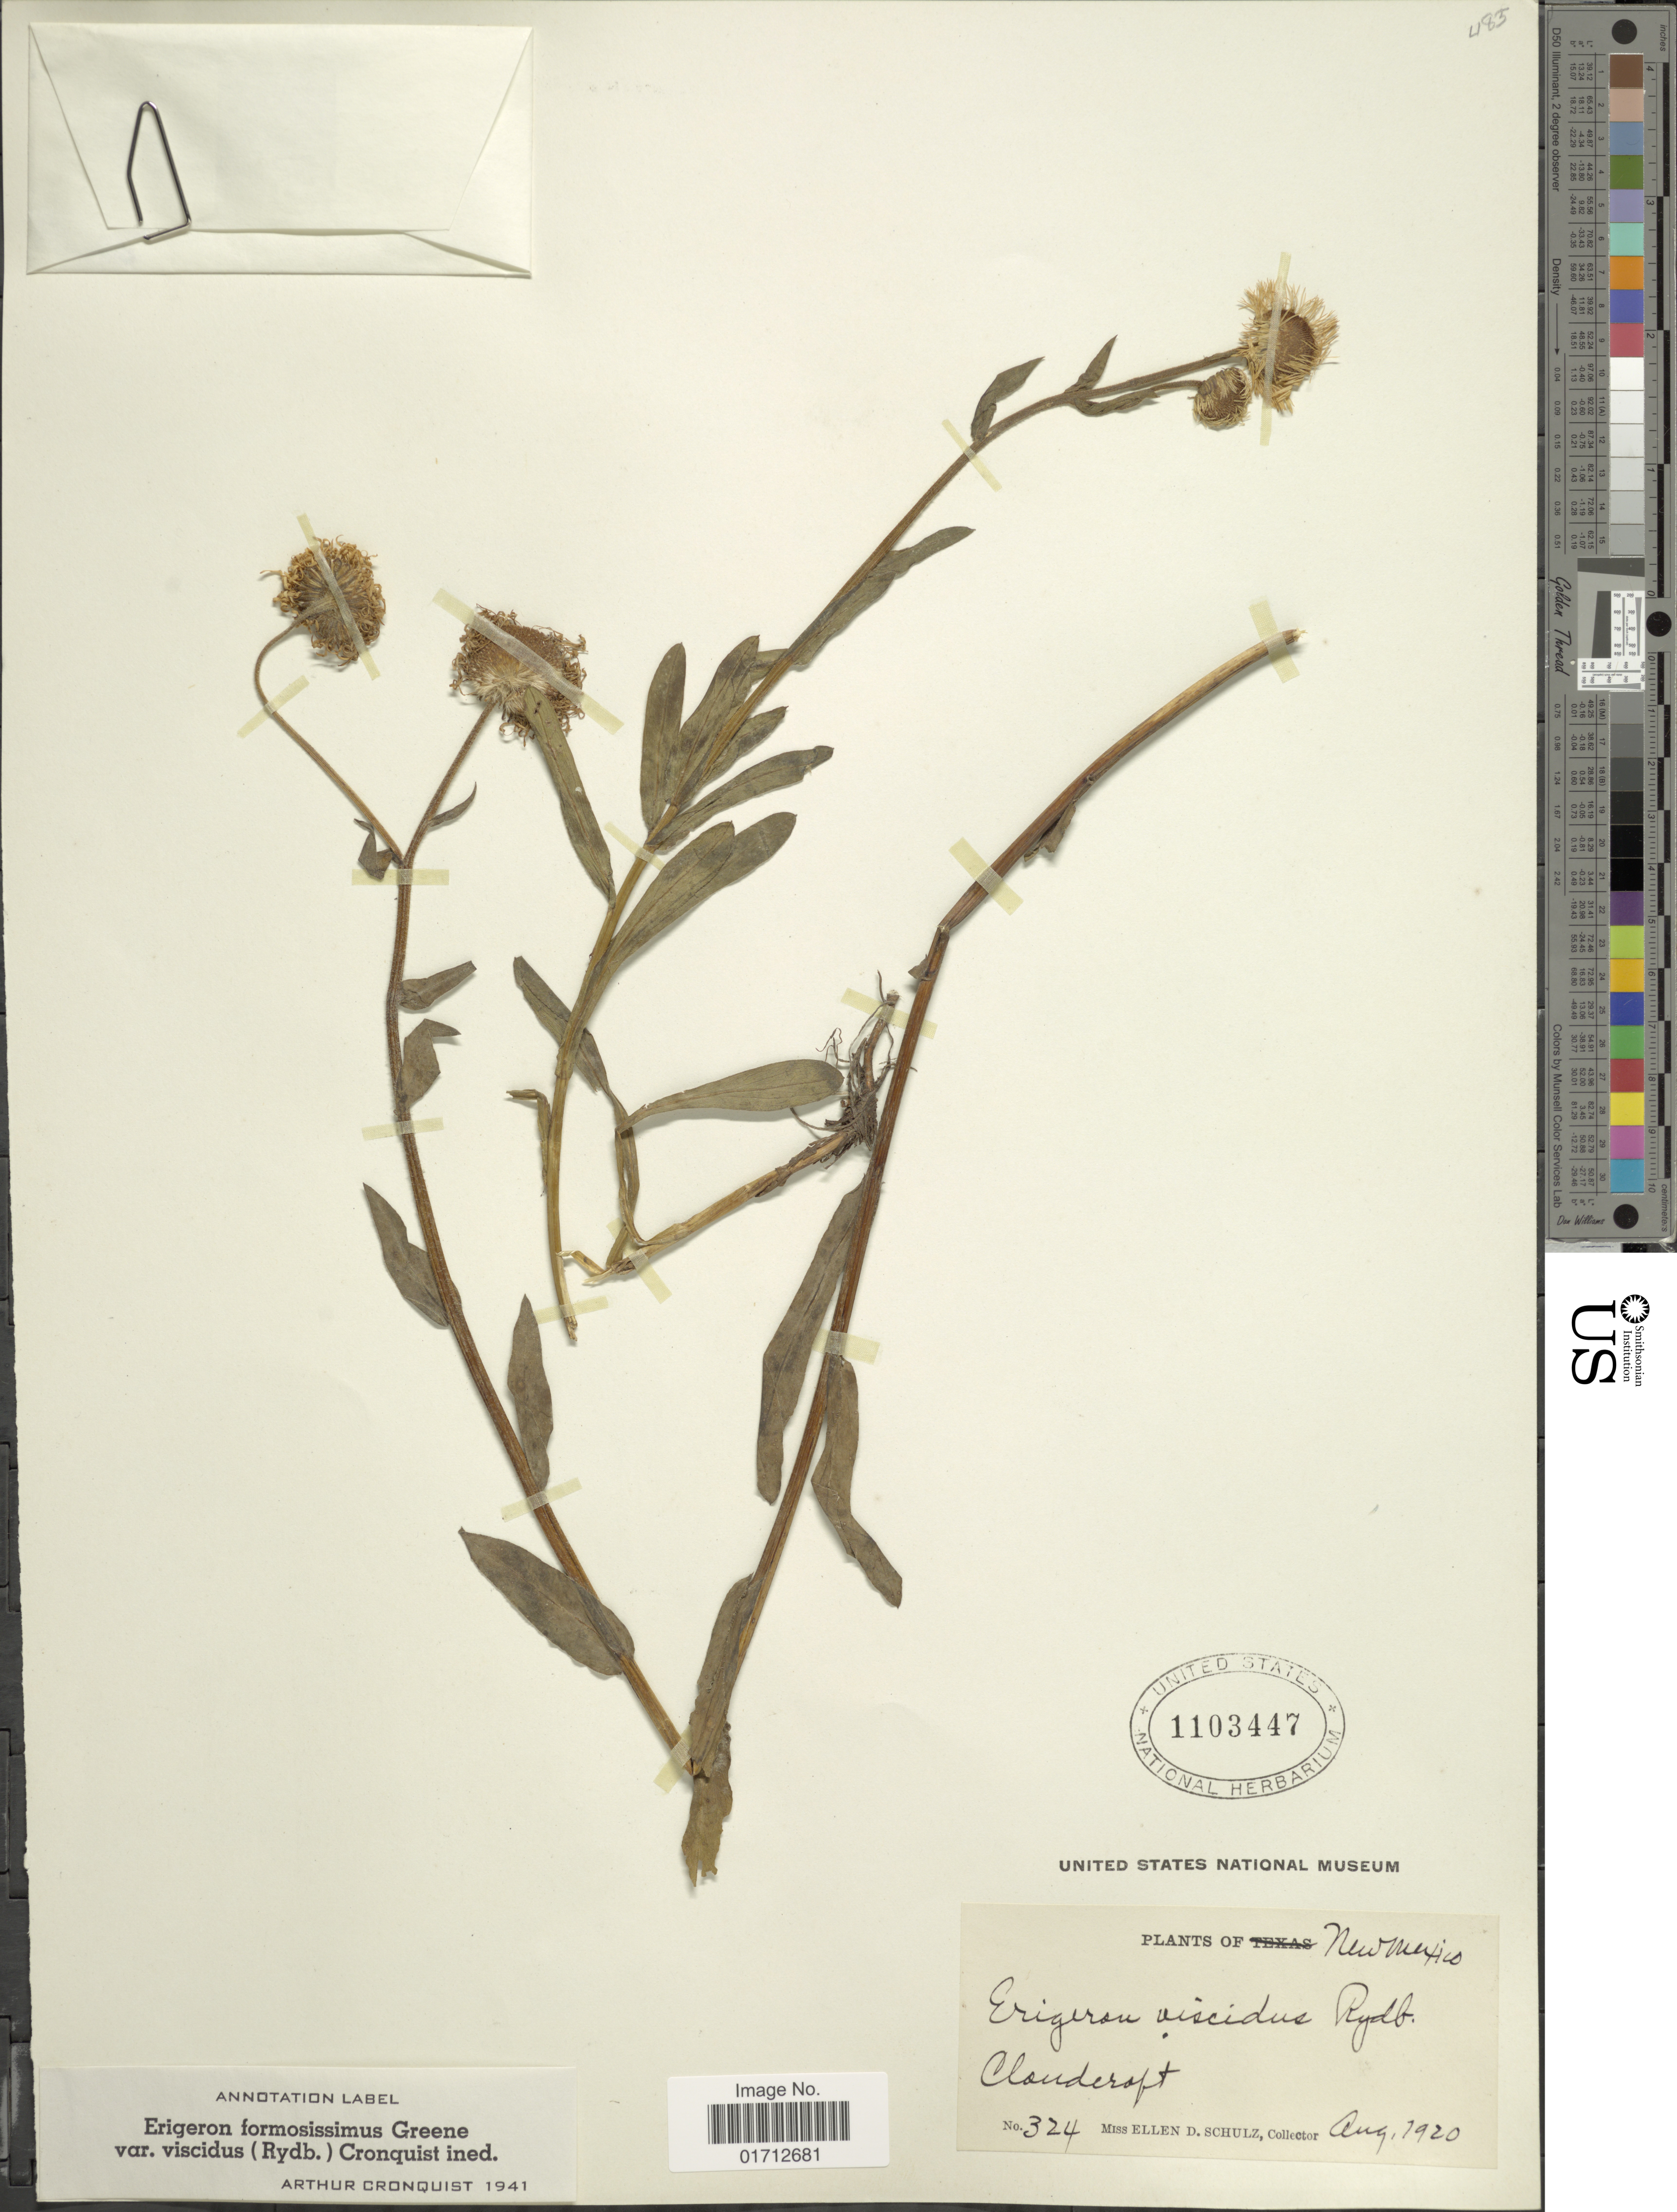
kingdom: Plantae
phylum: Tracheophyta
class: Magnoliopsida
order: Asterales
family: Asteraceae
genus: Erigeron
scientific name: Erigeron formosissimus var. viscidus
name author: (Rydb.) Cronq.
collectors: E. D. Schulz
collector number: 324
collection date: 1920-08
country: United States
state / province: New Mexico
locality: Clouderaft.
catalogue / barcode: US 1103447